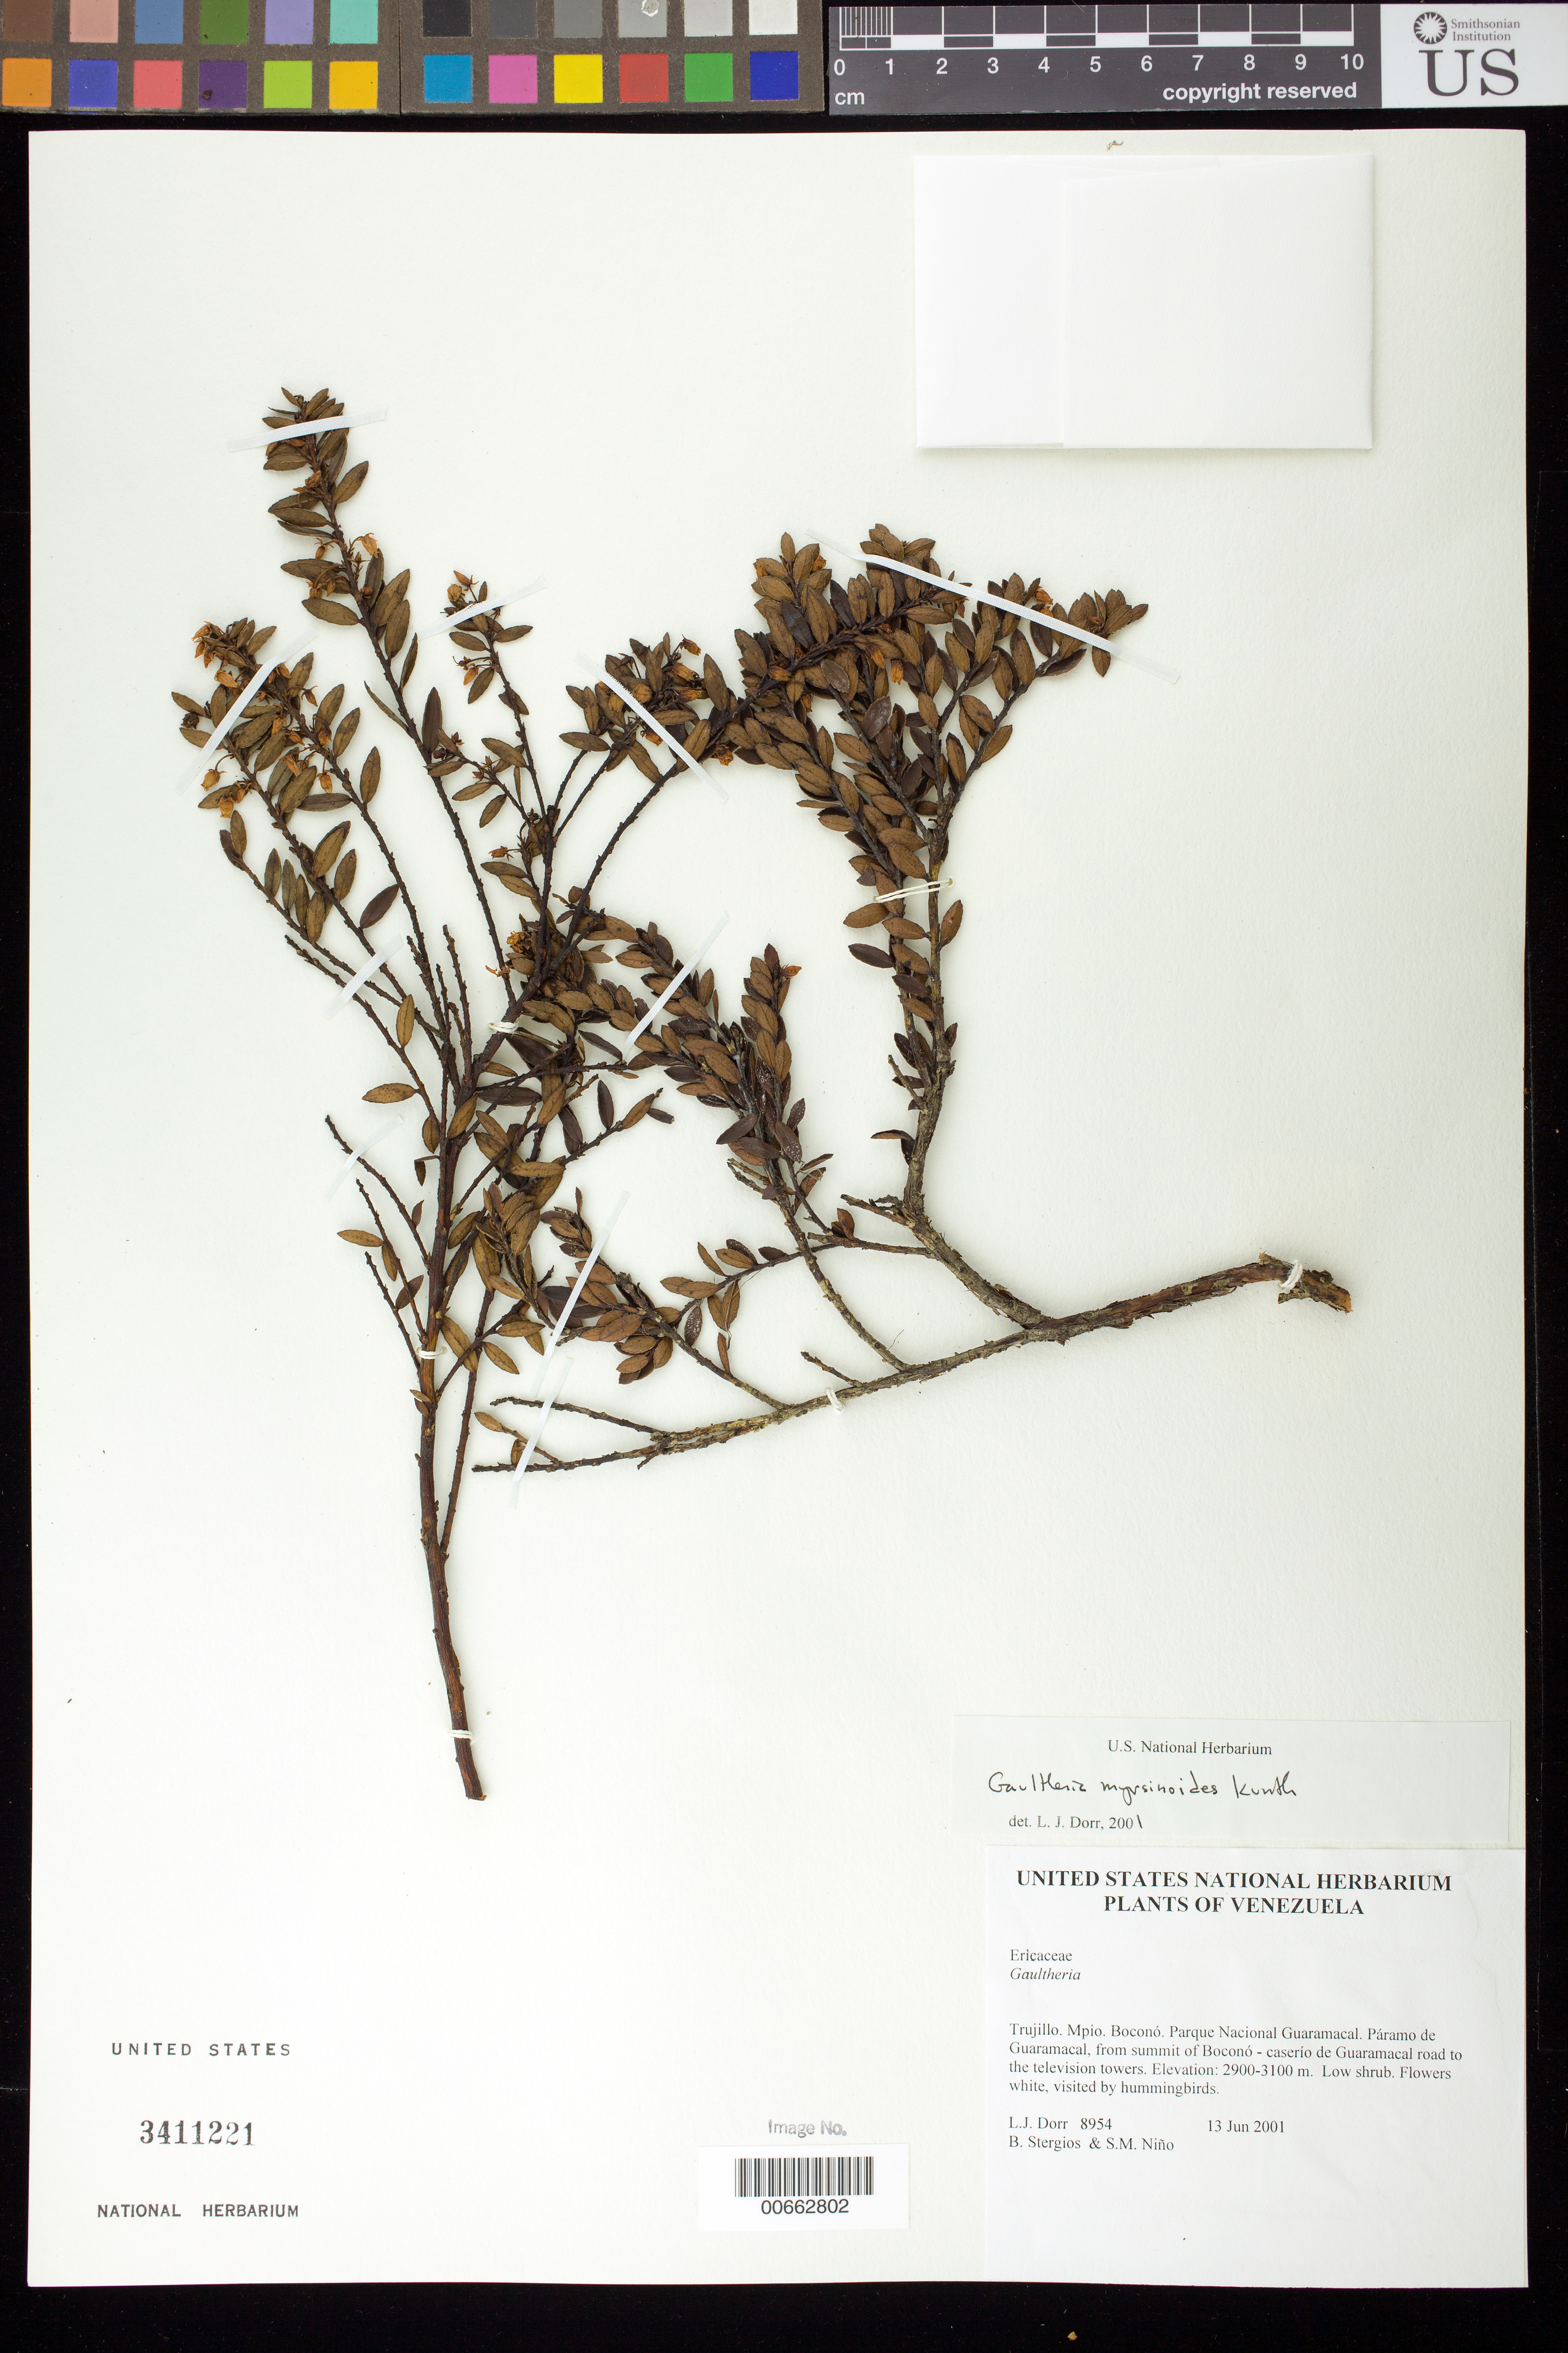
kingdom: Plantae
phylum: Tracheophyta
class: Magnoliopsida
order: Ericales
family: Ericaceae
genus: Gaultheria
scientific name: Gaultheria myrsinoides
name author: Kunth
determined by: Dorr, L. J., (BOT), Smithsonian Institution - National Museum of Natural History (UNITED STATES)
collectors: L. J. Dorr, B. G. Stergios & S. M. Niño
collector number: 8954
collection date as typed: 13 Jun 2001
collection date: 2001-06-13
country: Venezuela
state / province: Trujillo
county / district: Boconó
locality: Parque Nacional Guaramacal. Páramo de Guaramacal, from summit of Boconó-caserío de Guaramacal road to the television towers.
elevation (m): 2900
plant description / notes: F, NY, PORT, US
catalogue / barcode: US 3411221